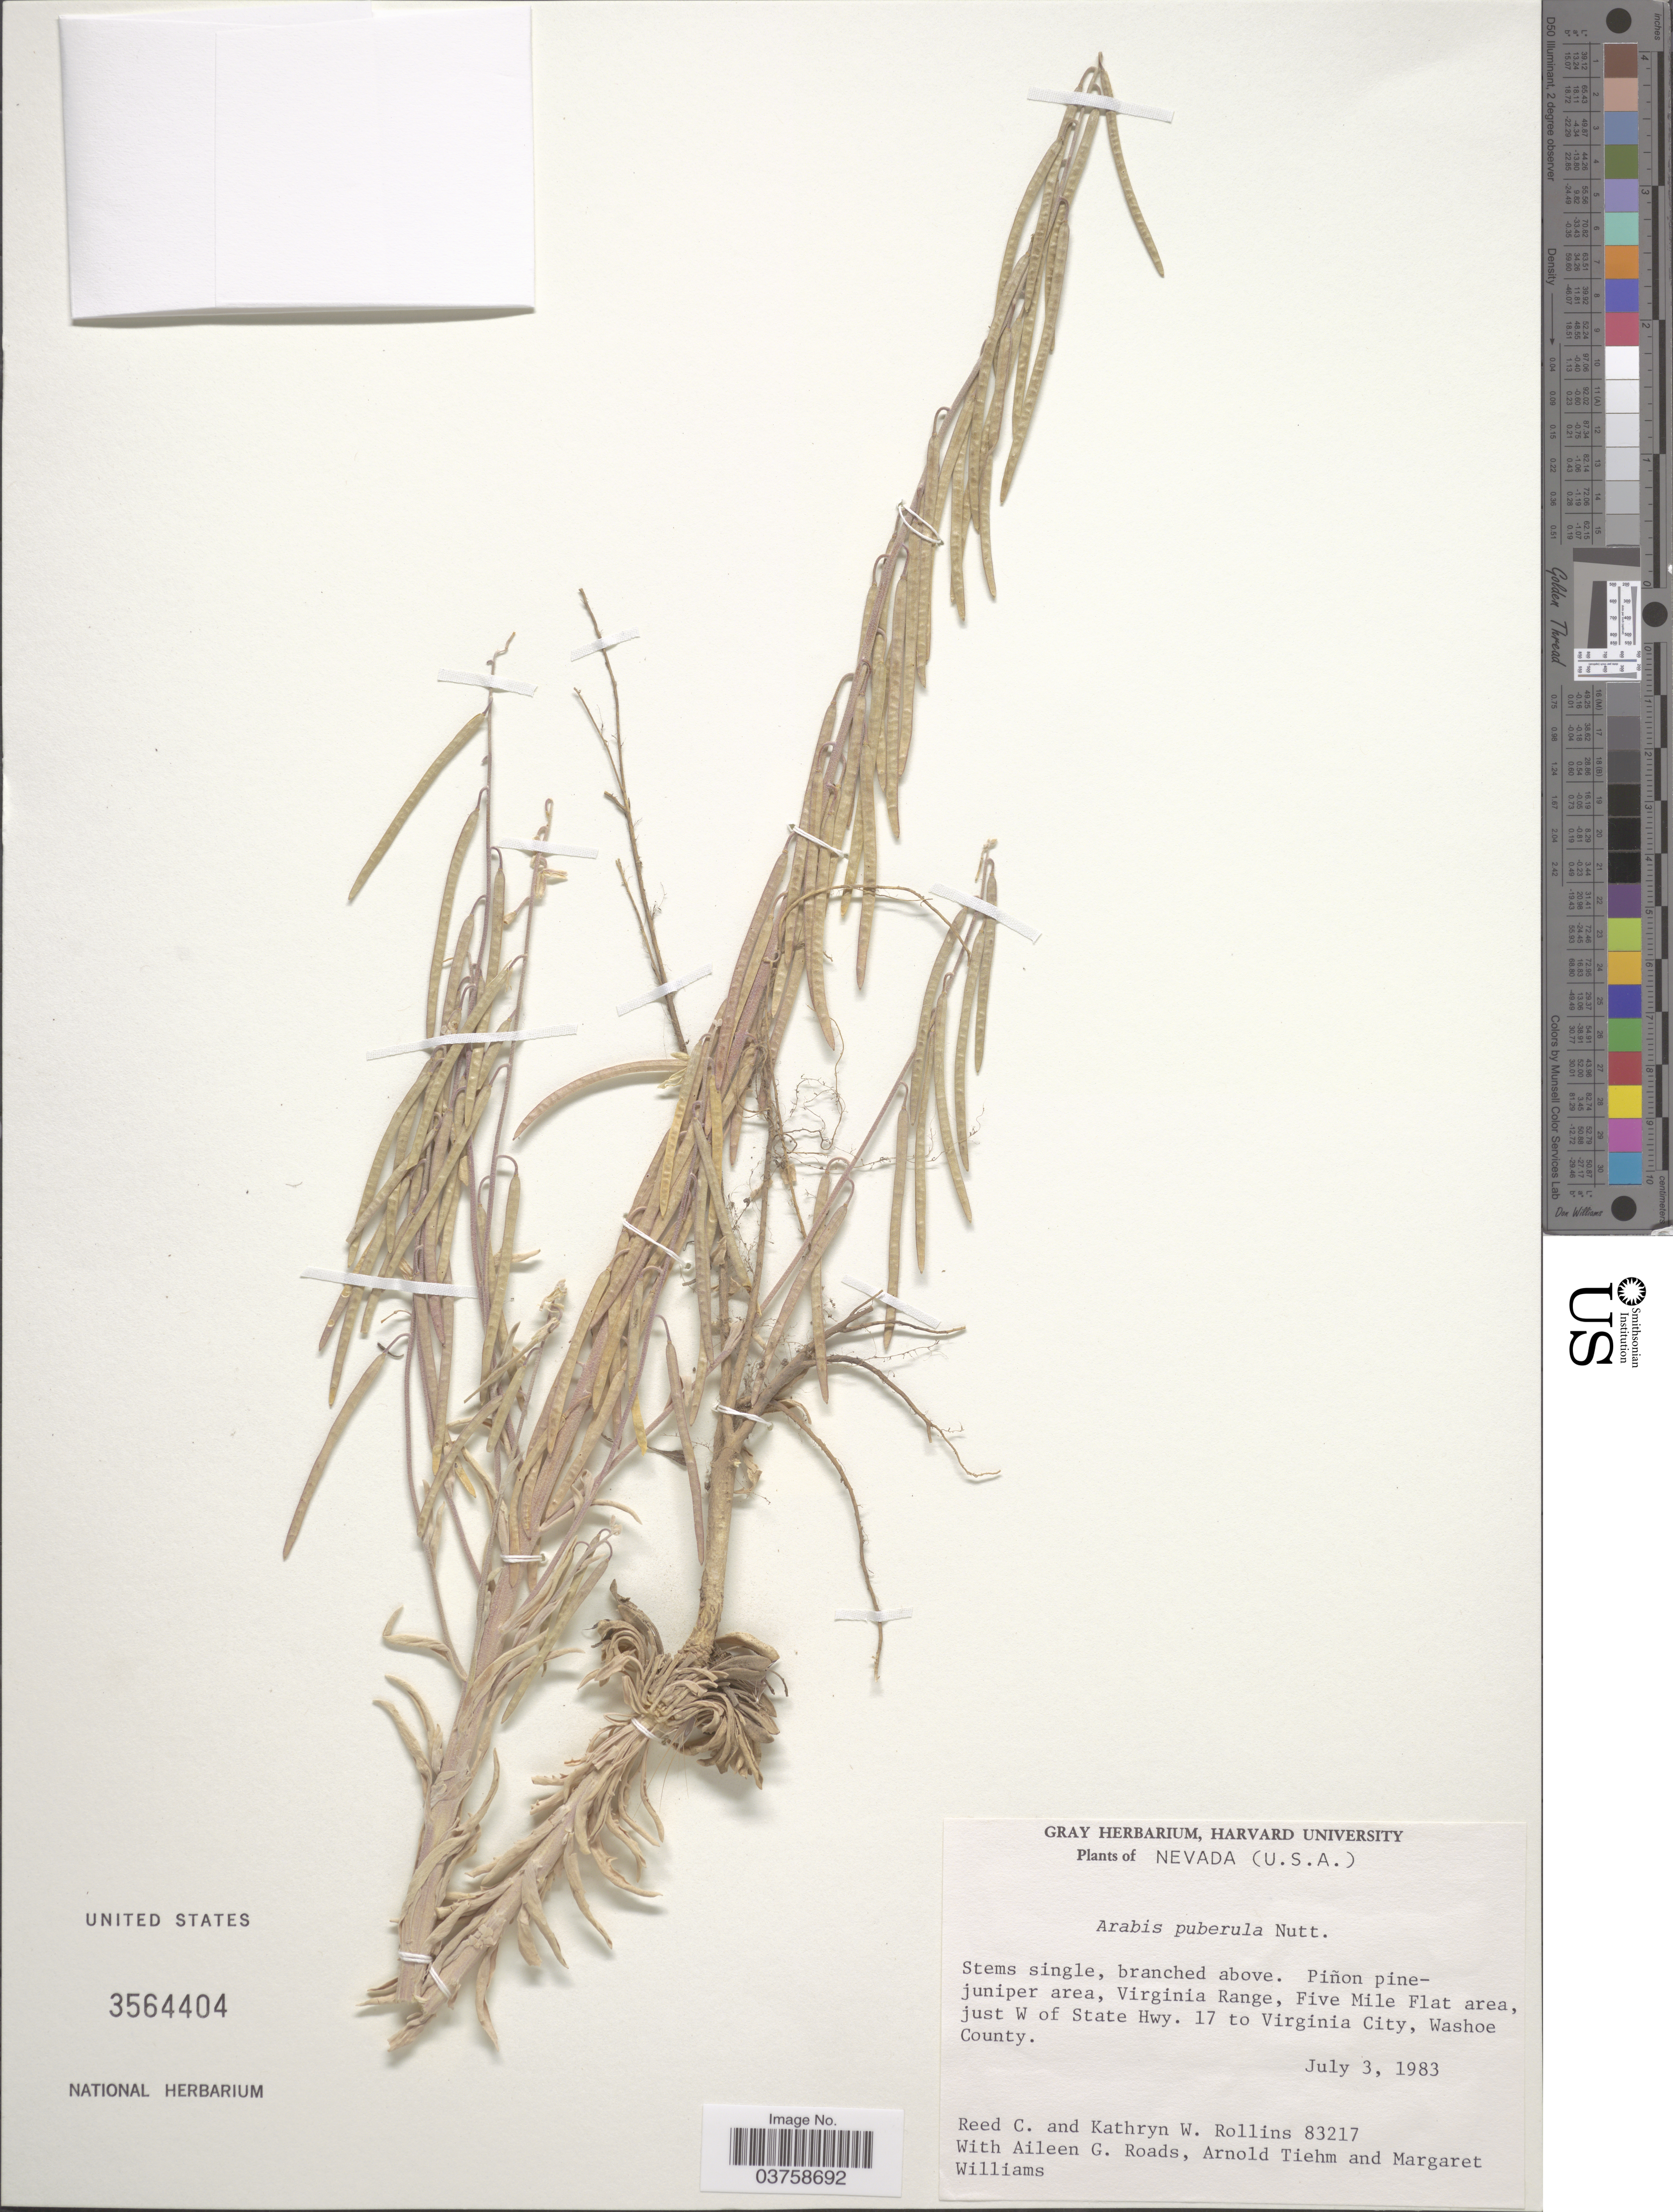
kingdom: Plantae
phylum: Tracheophyta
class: Magnoliopsida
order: Brassicales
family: Brassicaceae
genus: Arabis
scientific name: Arabis puberula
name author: Nutt.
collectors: R. C. Rollins, K. W. Rollins, A. Roads, A. Tiehm & M. J. Williams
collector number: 83217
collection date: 1983-07-03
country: United States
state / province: Nevada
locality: Five Mile Flat area just W of State Hwy. 17 to Virginia City, Washoe County.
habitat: pinon-pine juniper area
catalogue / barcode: US 3564404